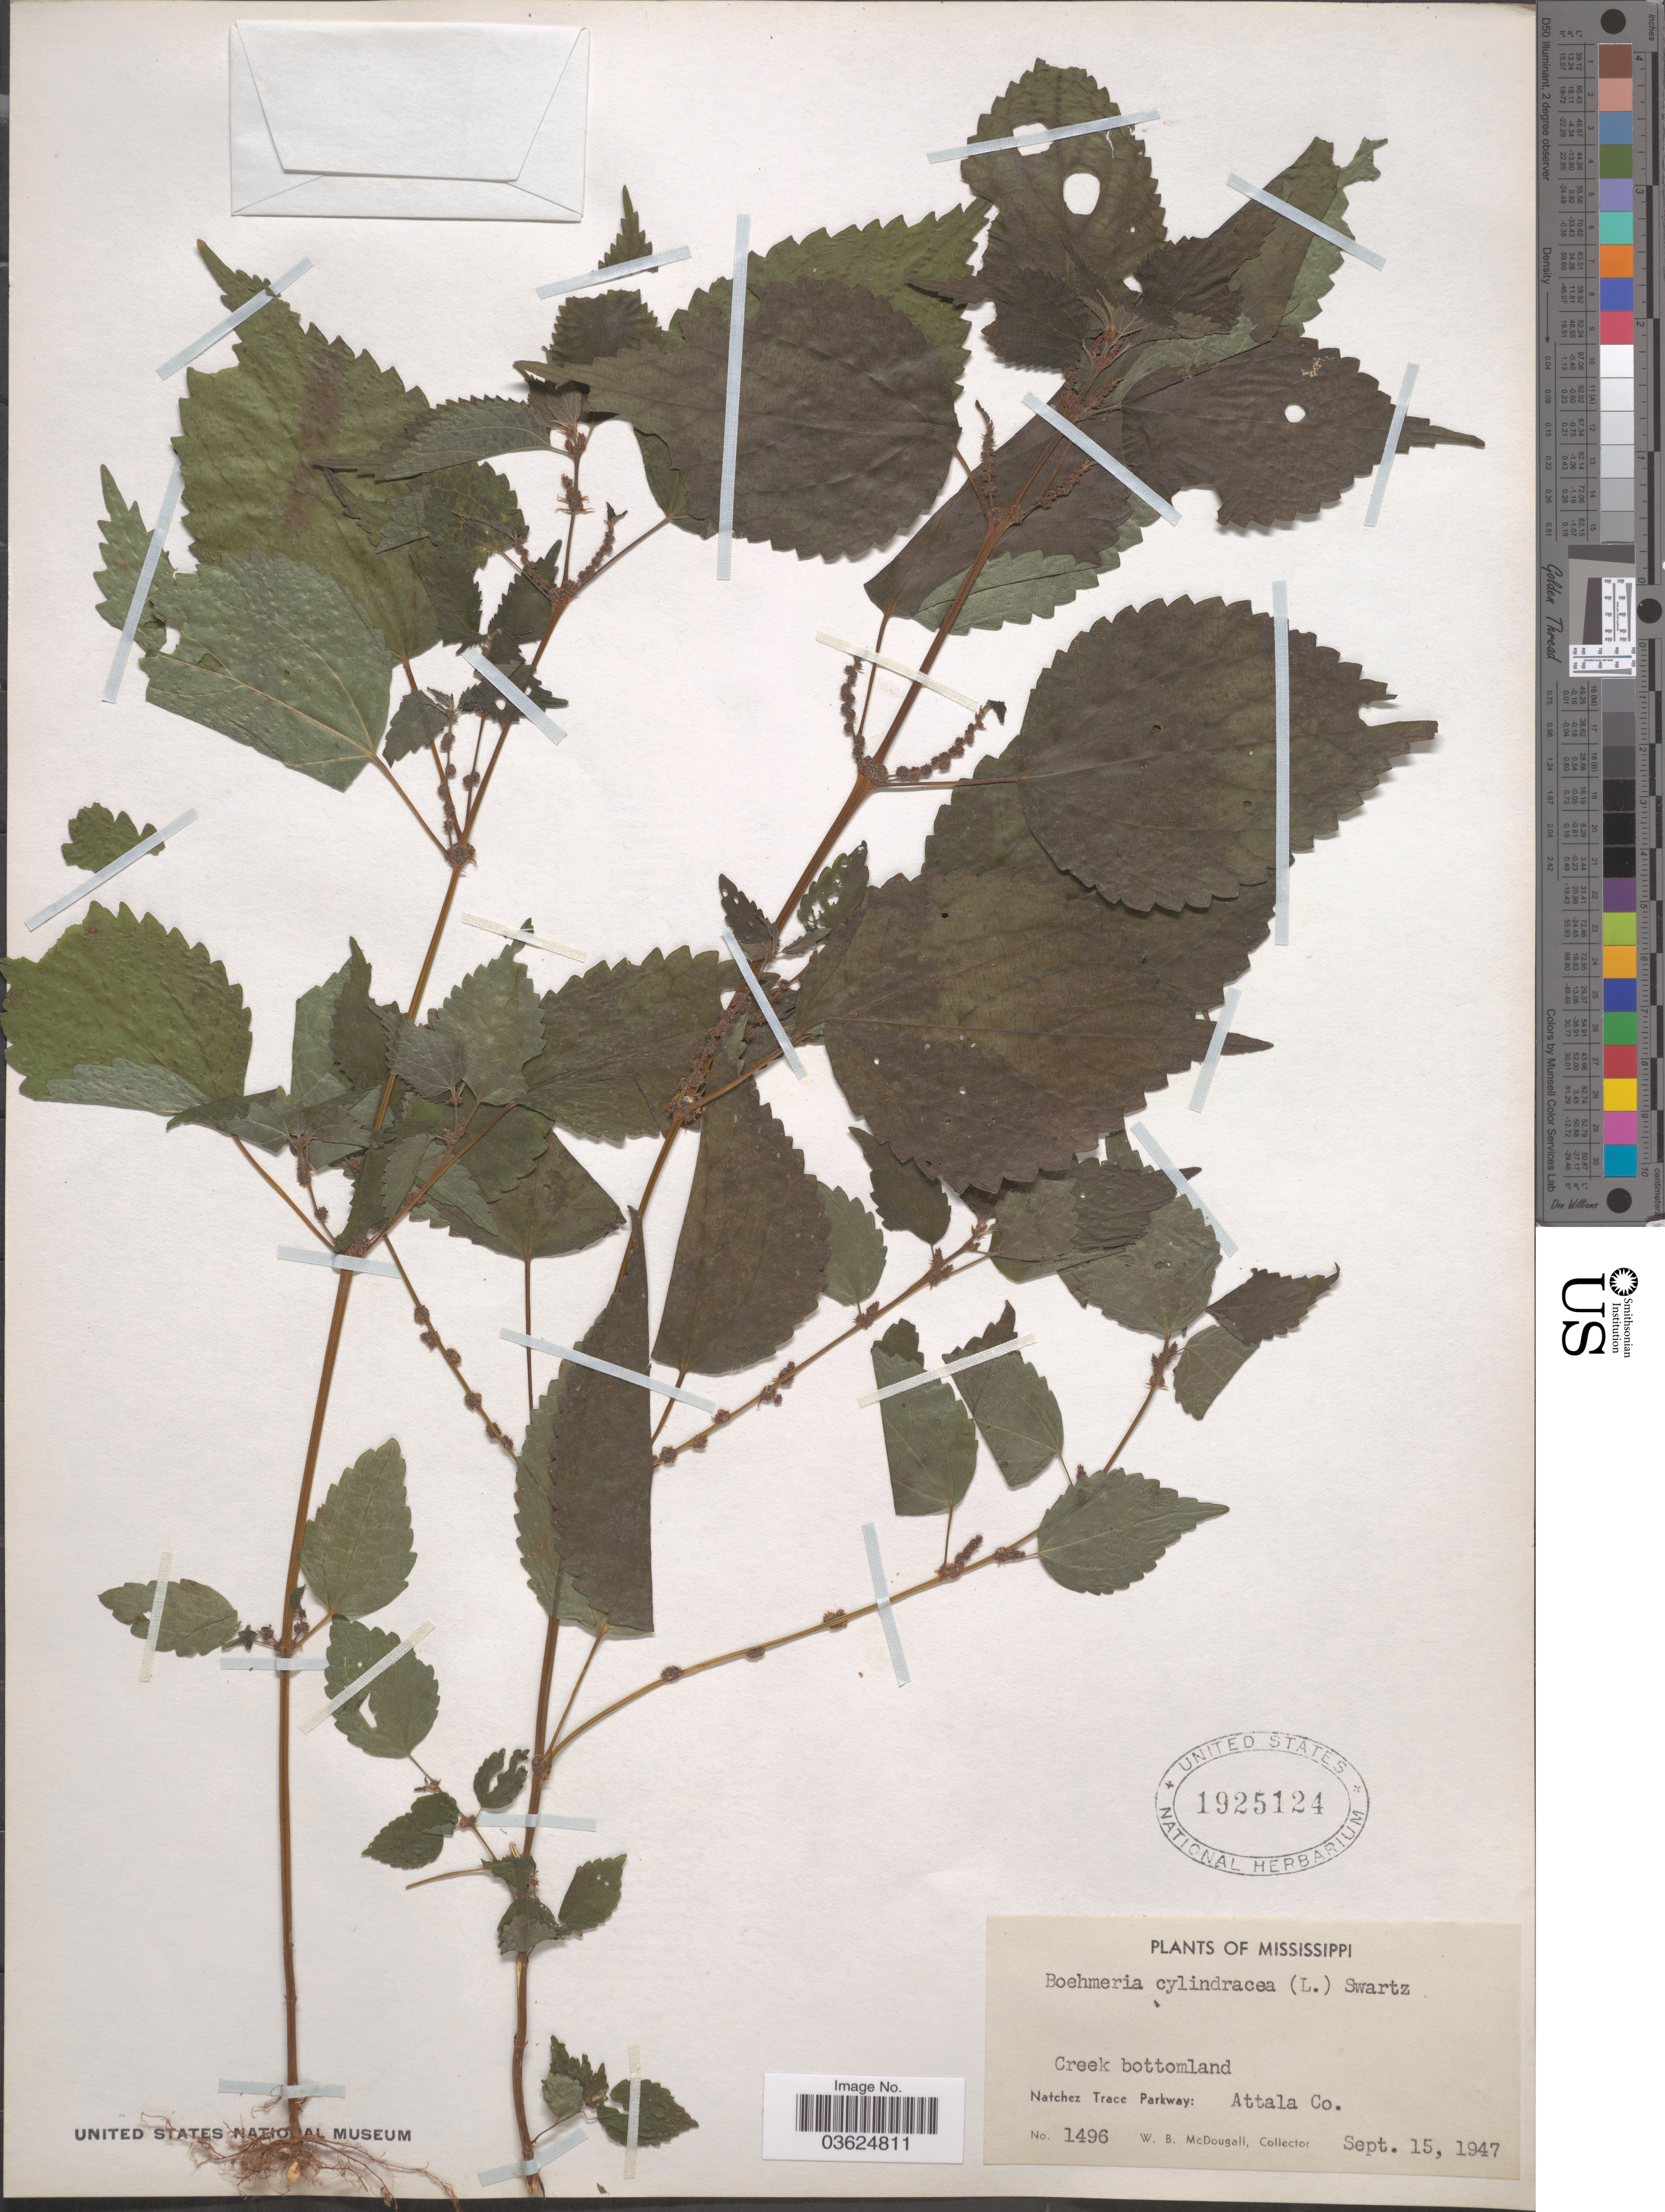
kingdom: Plantae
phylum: Tracheophyta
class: Magnoliopsida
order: Rosales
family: Urticaceae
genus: Boehmeria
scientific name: Boehmeria cylindrica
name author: (L.) Sw.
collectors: W. B. McDougall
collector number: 1496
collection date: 1947-09-15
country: United States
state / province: Mississippi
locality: Creek bottomland. Natchez Trace Parkway: Attala Co.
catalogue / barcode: US 1925124